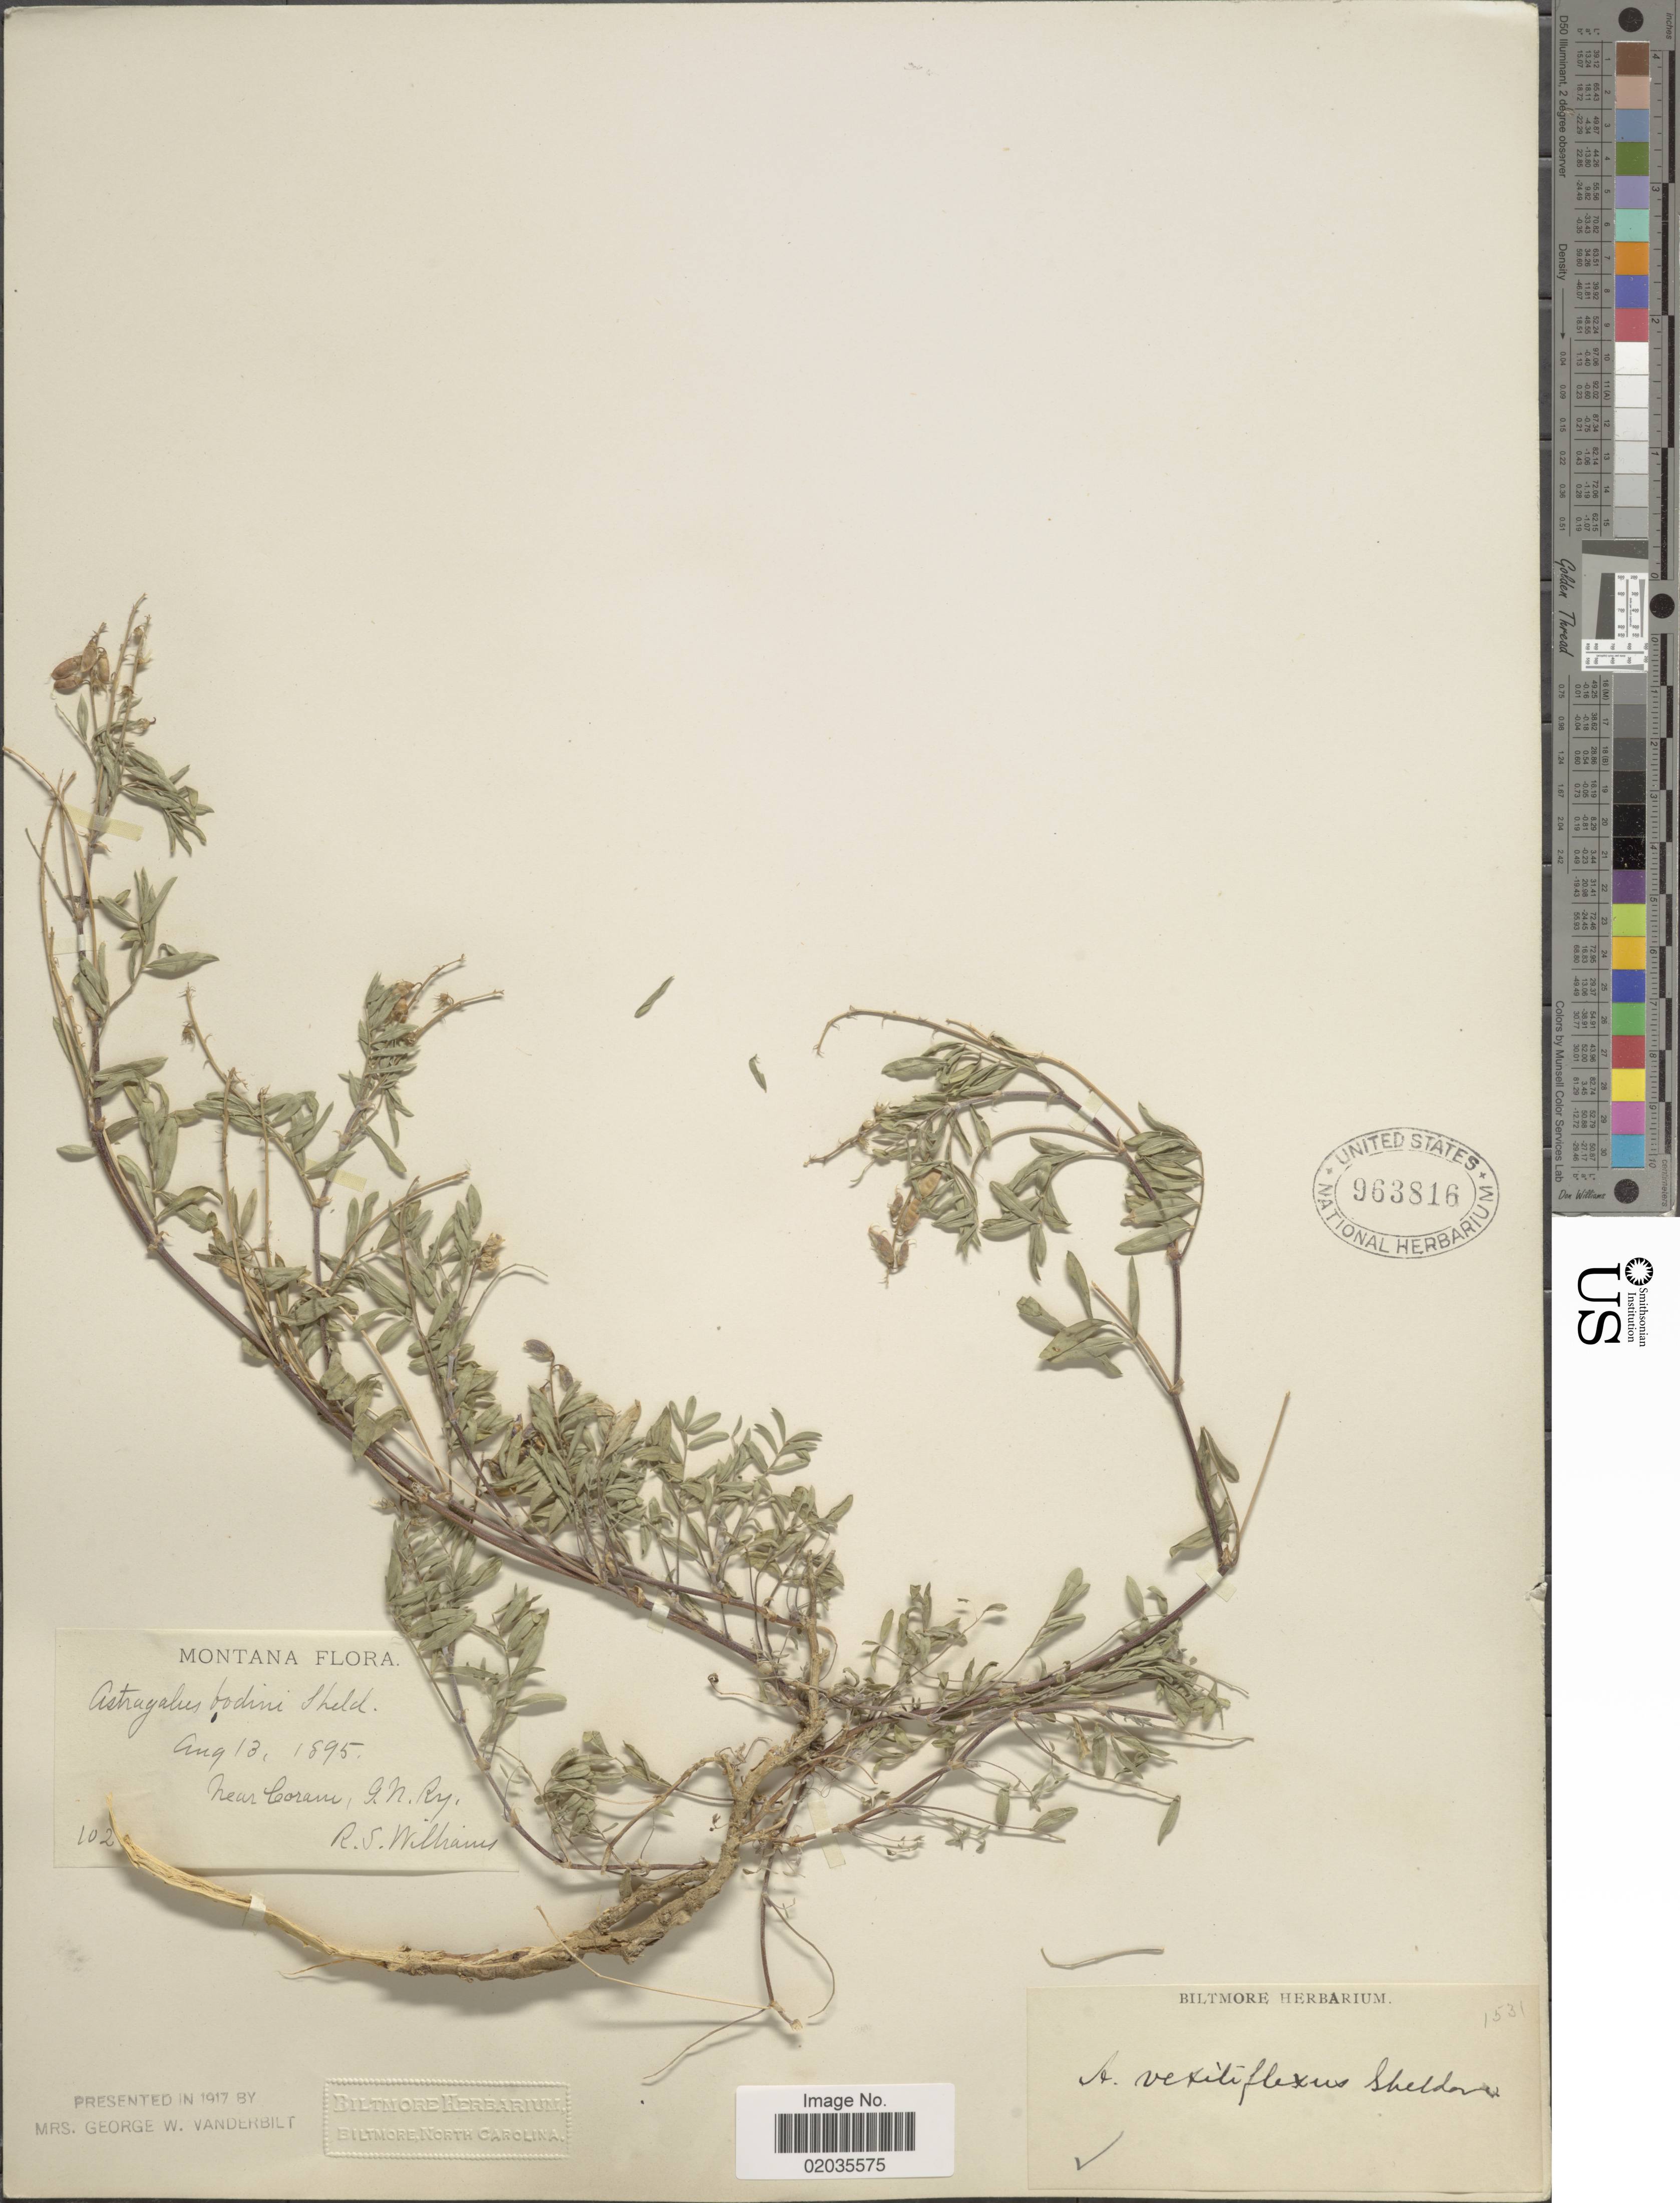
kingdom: Plantae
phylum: Tracheophyta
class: Magnoliopsida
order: Fabales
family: Fabaceae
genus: Astragalus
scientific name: Astragalus vexilliflexus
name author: E. Sheld.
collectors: R. S. Williams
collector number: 102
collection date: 1895-08-13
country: United States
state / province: Montana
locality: Near Coram, G.N. Ry.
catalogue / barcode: US 963816